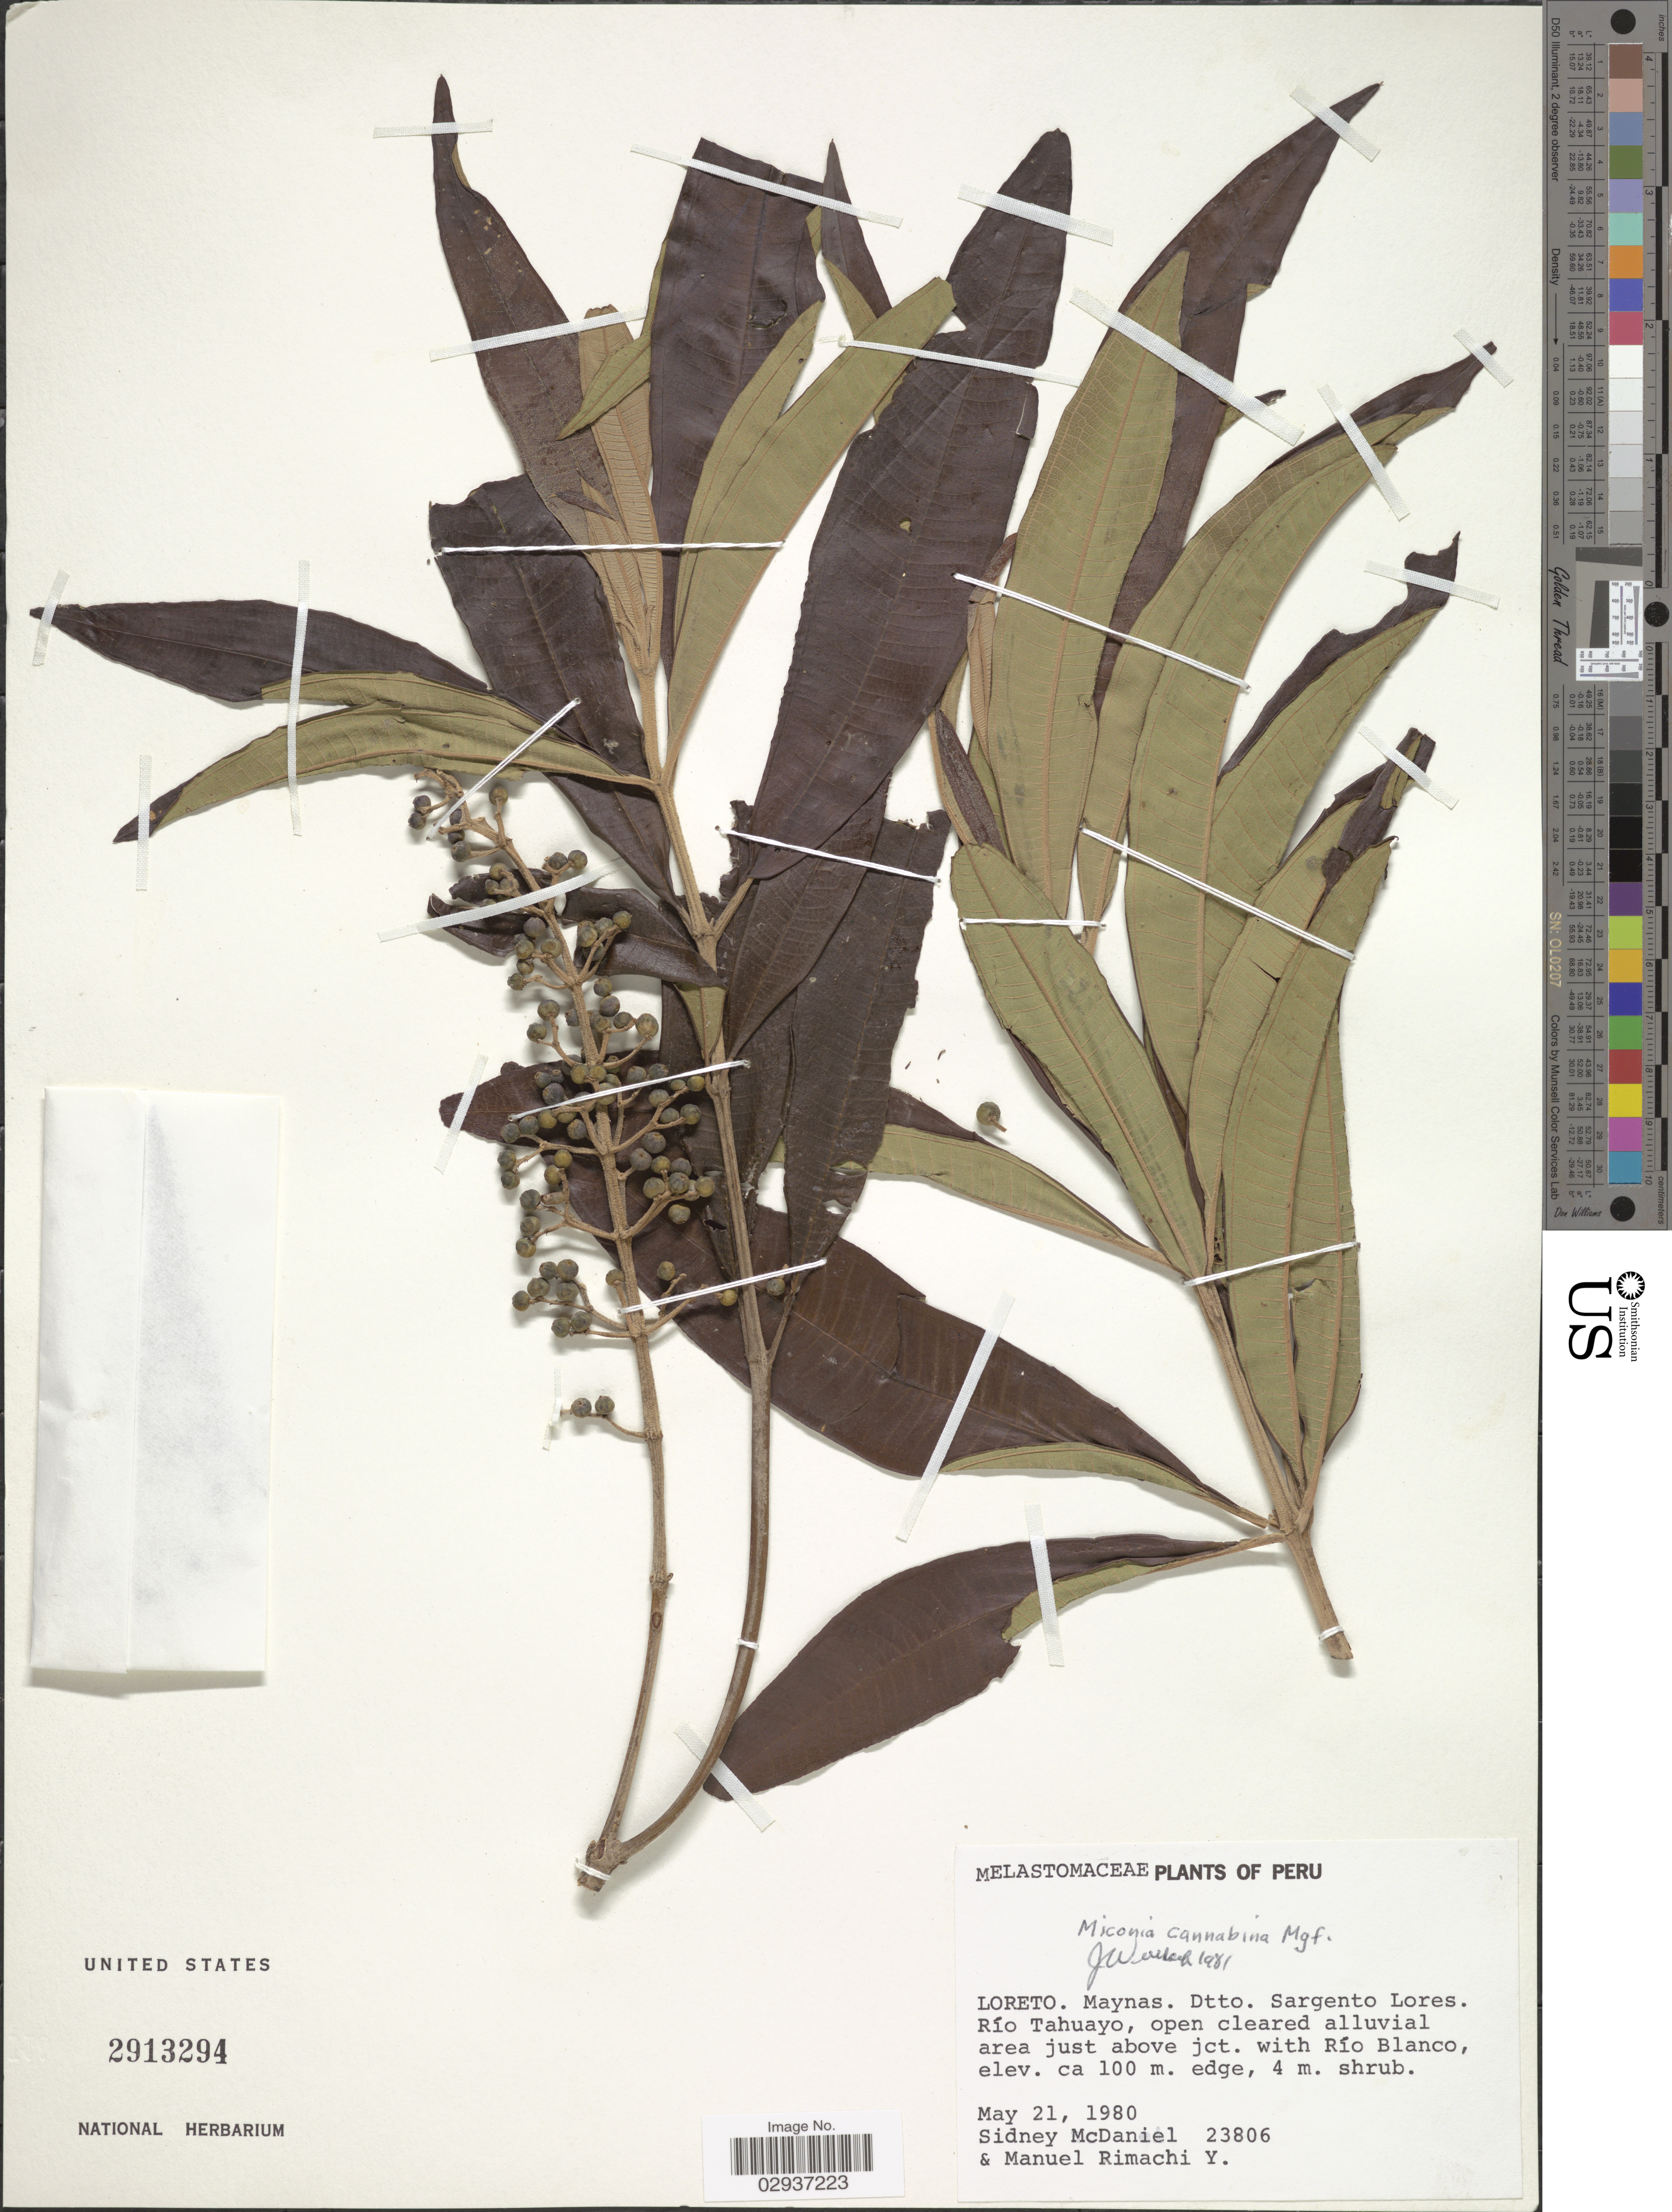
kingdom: Plantae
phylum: Tracheophyta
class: Magnoliopsida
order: Myrtales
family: Melastomataceae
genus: Miconia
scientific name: Miconia cannabina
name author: Markgr.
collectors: S. McDaniel & M. Rimachi Y.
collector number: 23806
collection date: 1980-05-21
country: Peru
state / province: Loreto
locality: Loreto. Maynas. Dtto. Sargento Lores. Ríom Tahuayo, open cleared alluvial area just above jct. with Río Blanco.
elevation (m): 100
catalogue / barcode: US 2913294